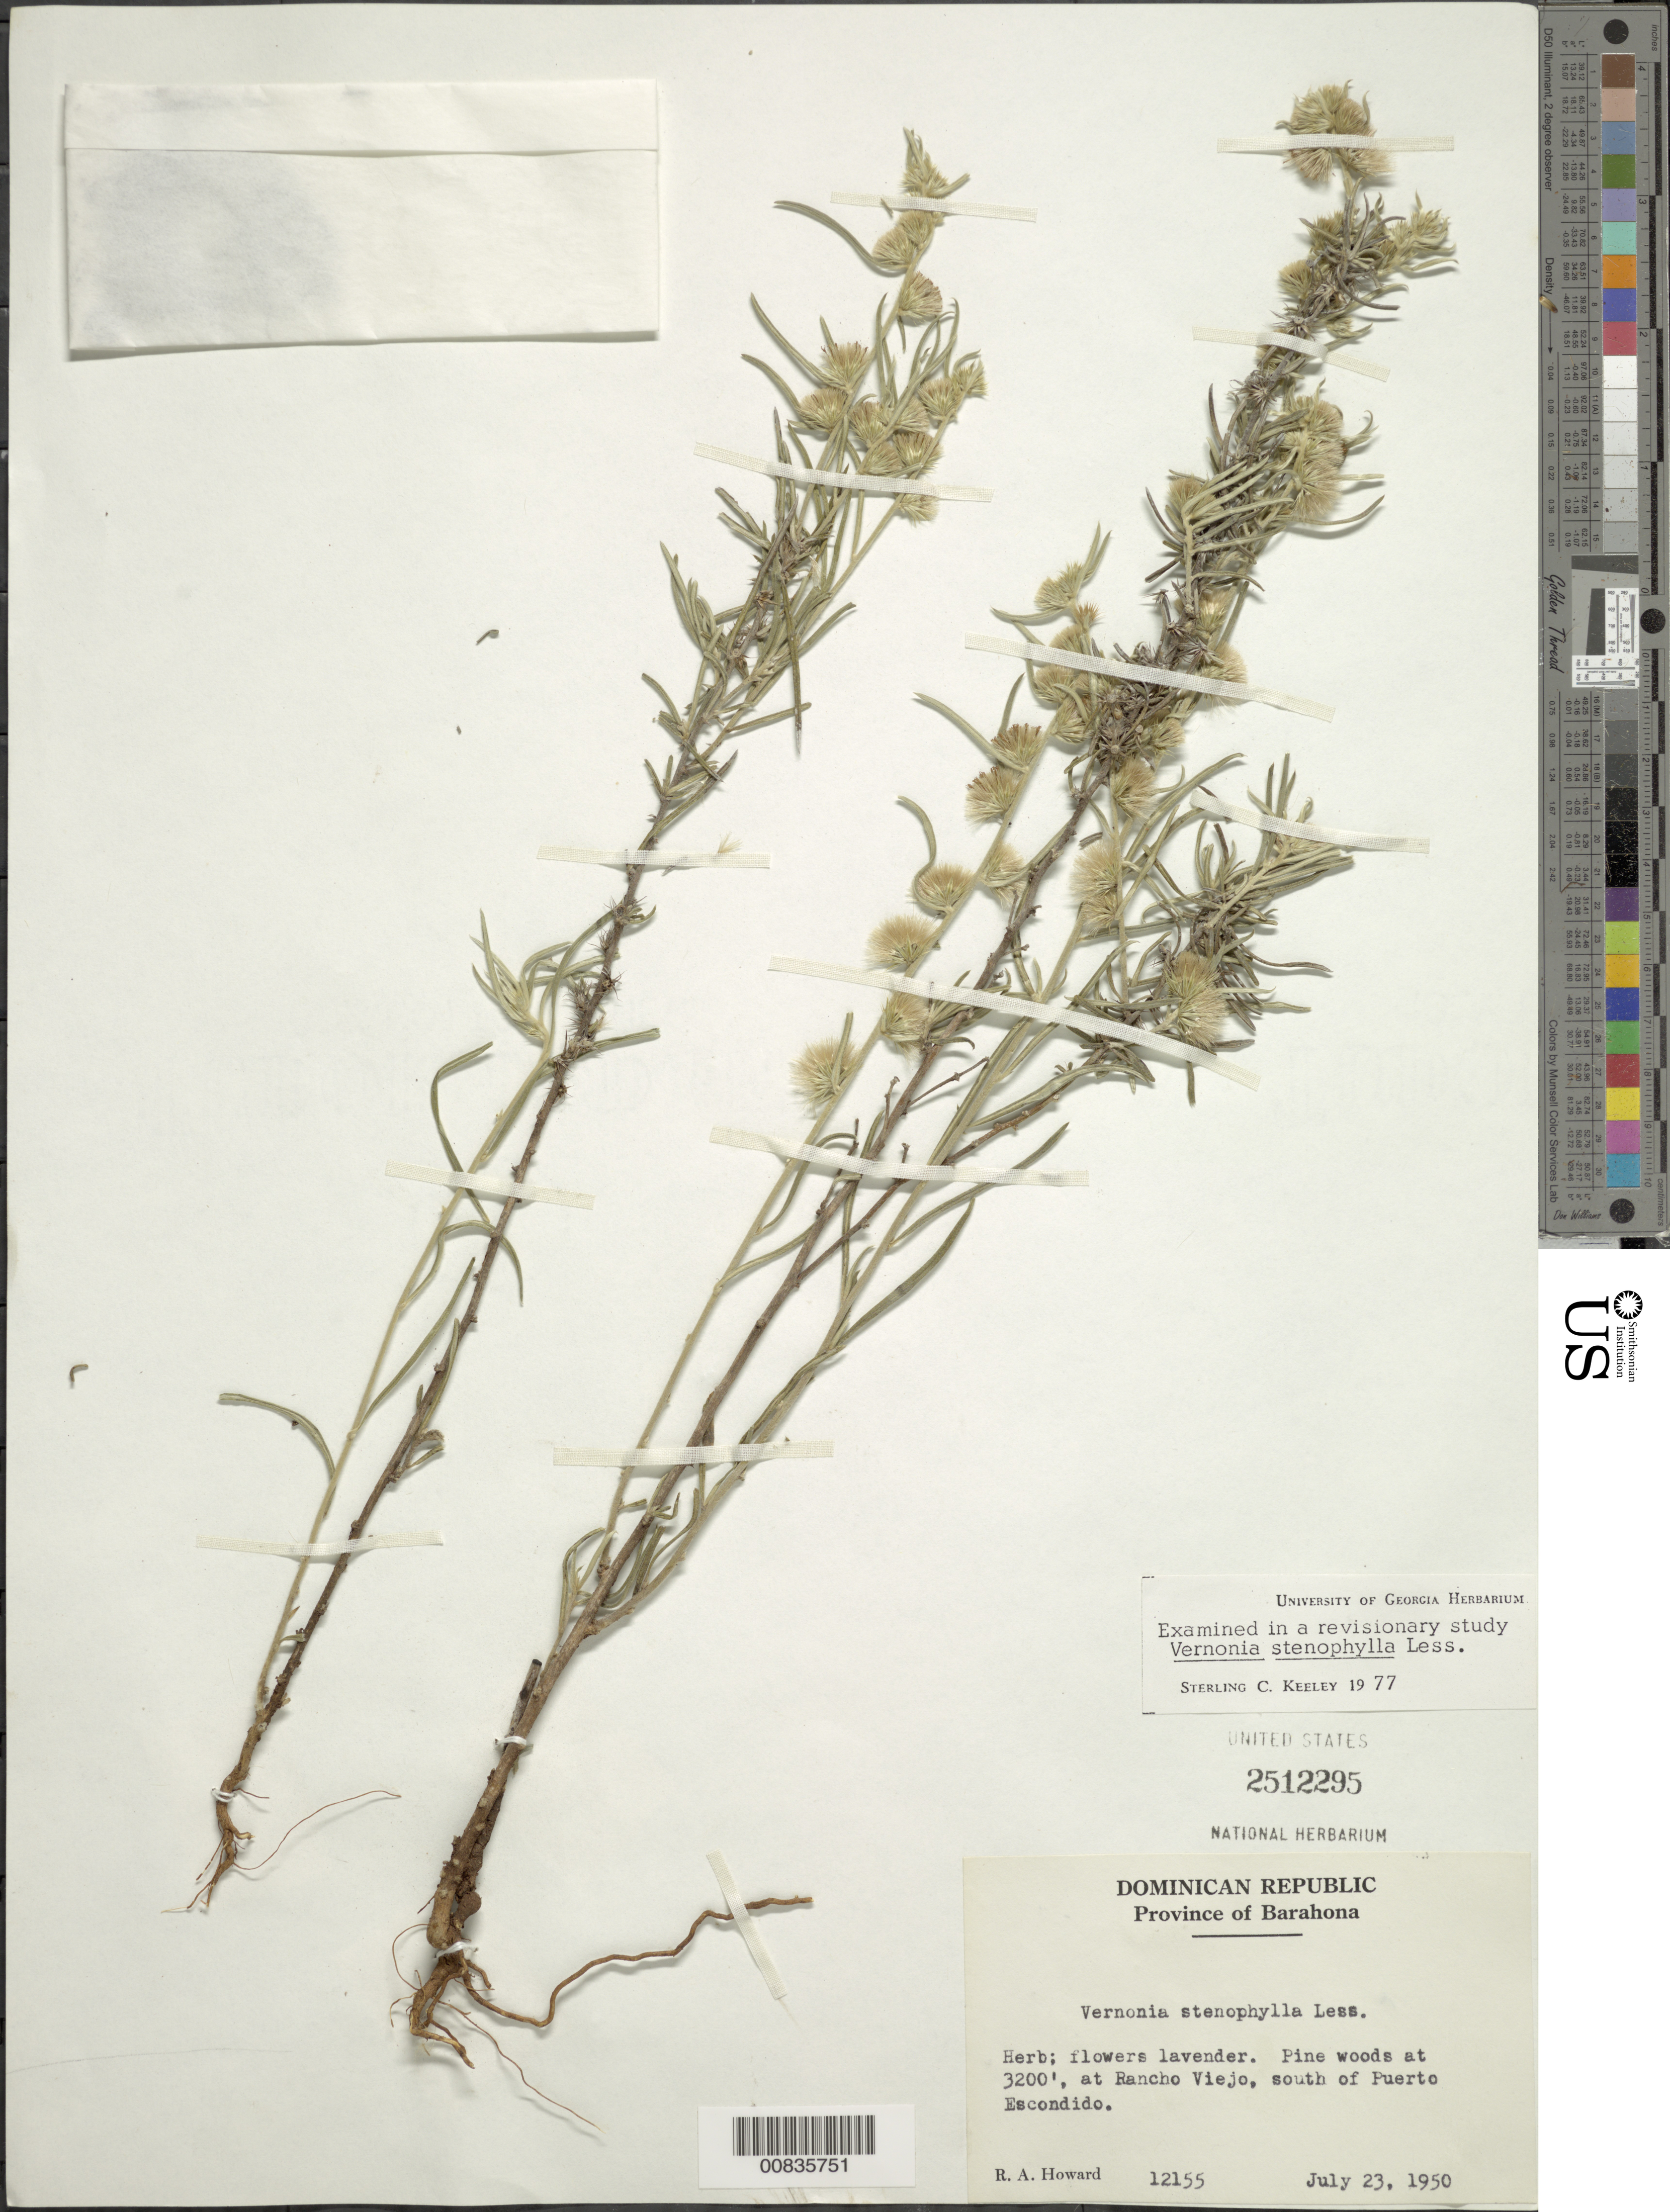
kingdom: Plantae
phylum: Tracheophyta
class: Magnoliopsida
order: Asterales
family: Asteraceae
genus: Lepidaploa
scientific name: Lepidaploa stenophylla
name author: (Less.) H. Rob.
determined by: Keeley, S. C.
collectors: R. A. Howard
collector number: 12155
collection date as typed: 23 Jul 1950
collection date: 1950-07-23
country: Dominican Republic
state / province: Barahona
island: Hispaniola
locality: Rancho Viejo, S of Puerto Escondido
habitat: Pine woods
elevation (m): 975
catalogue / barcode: US 2512295